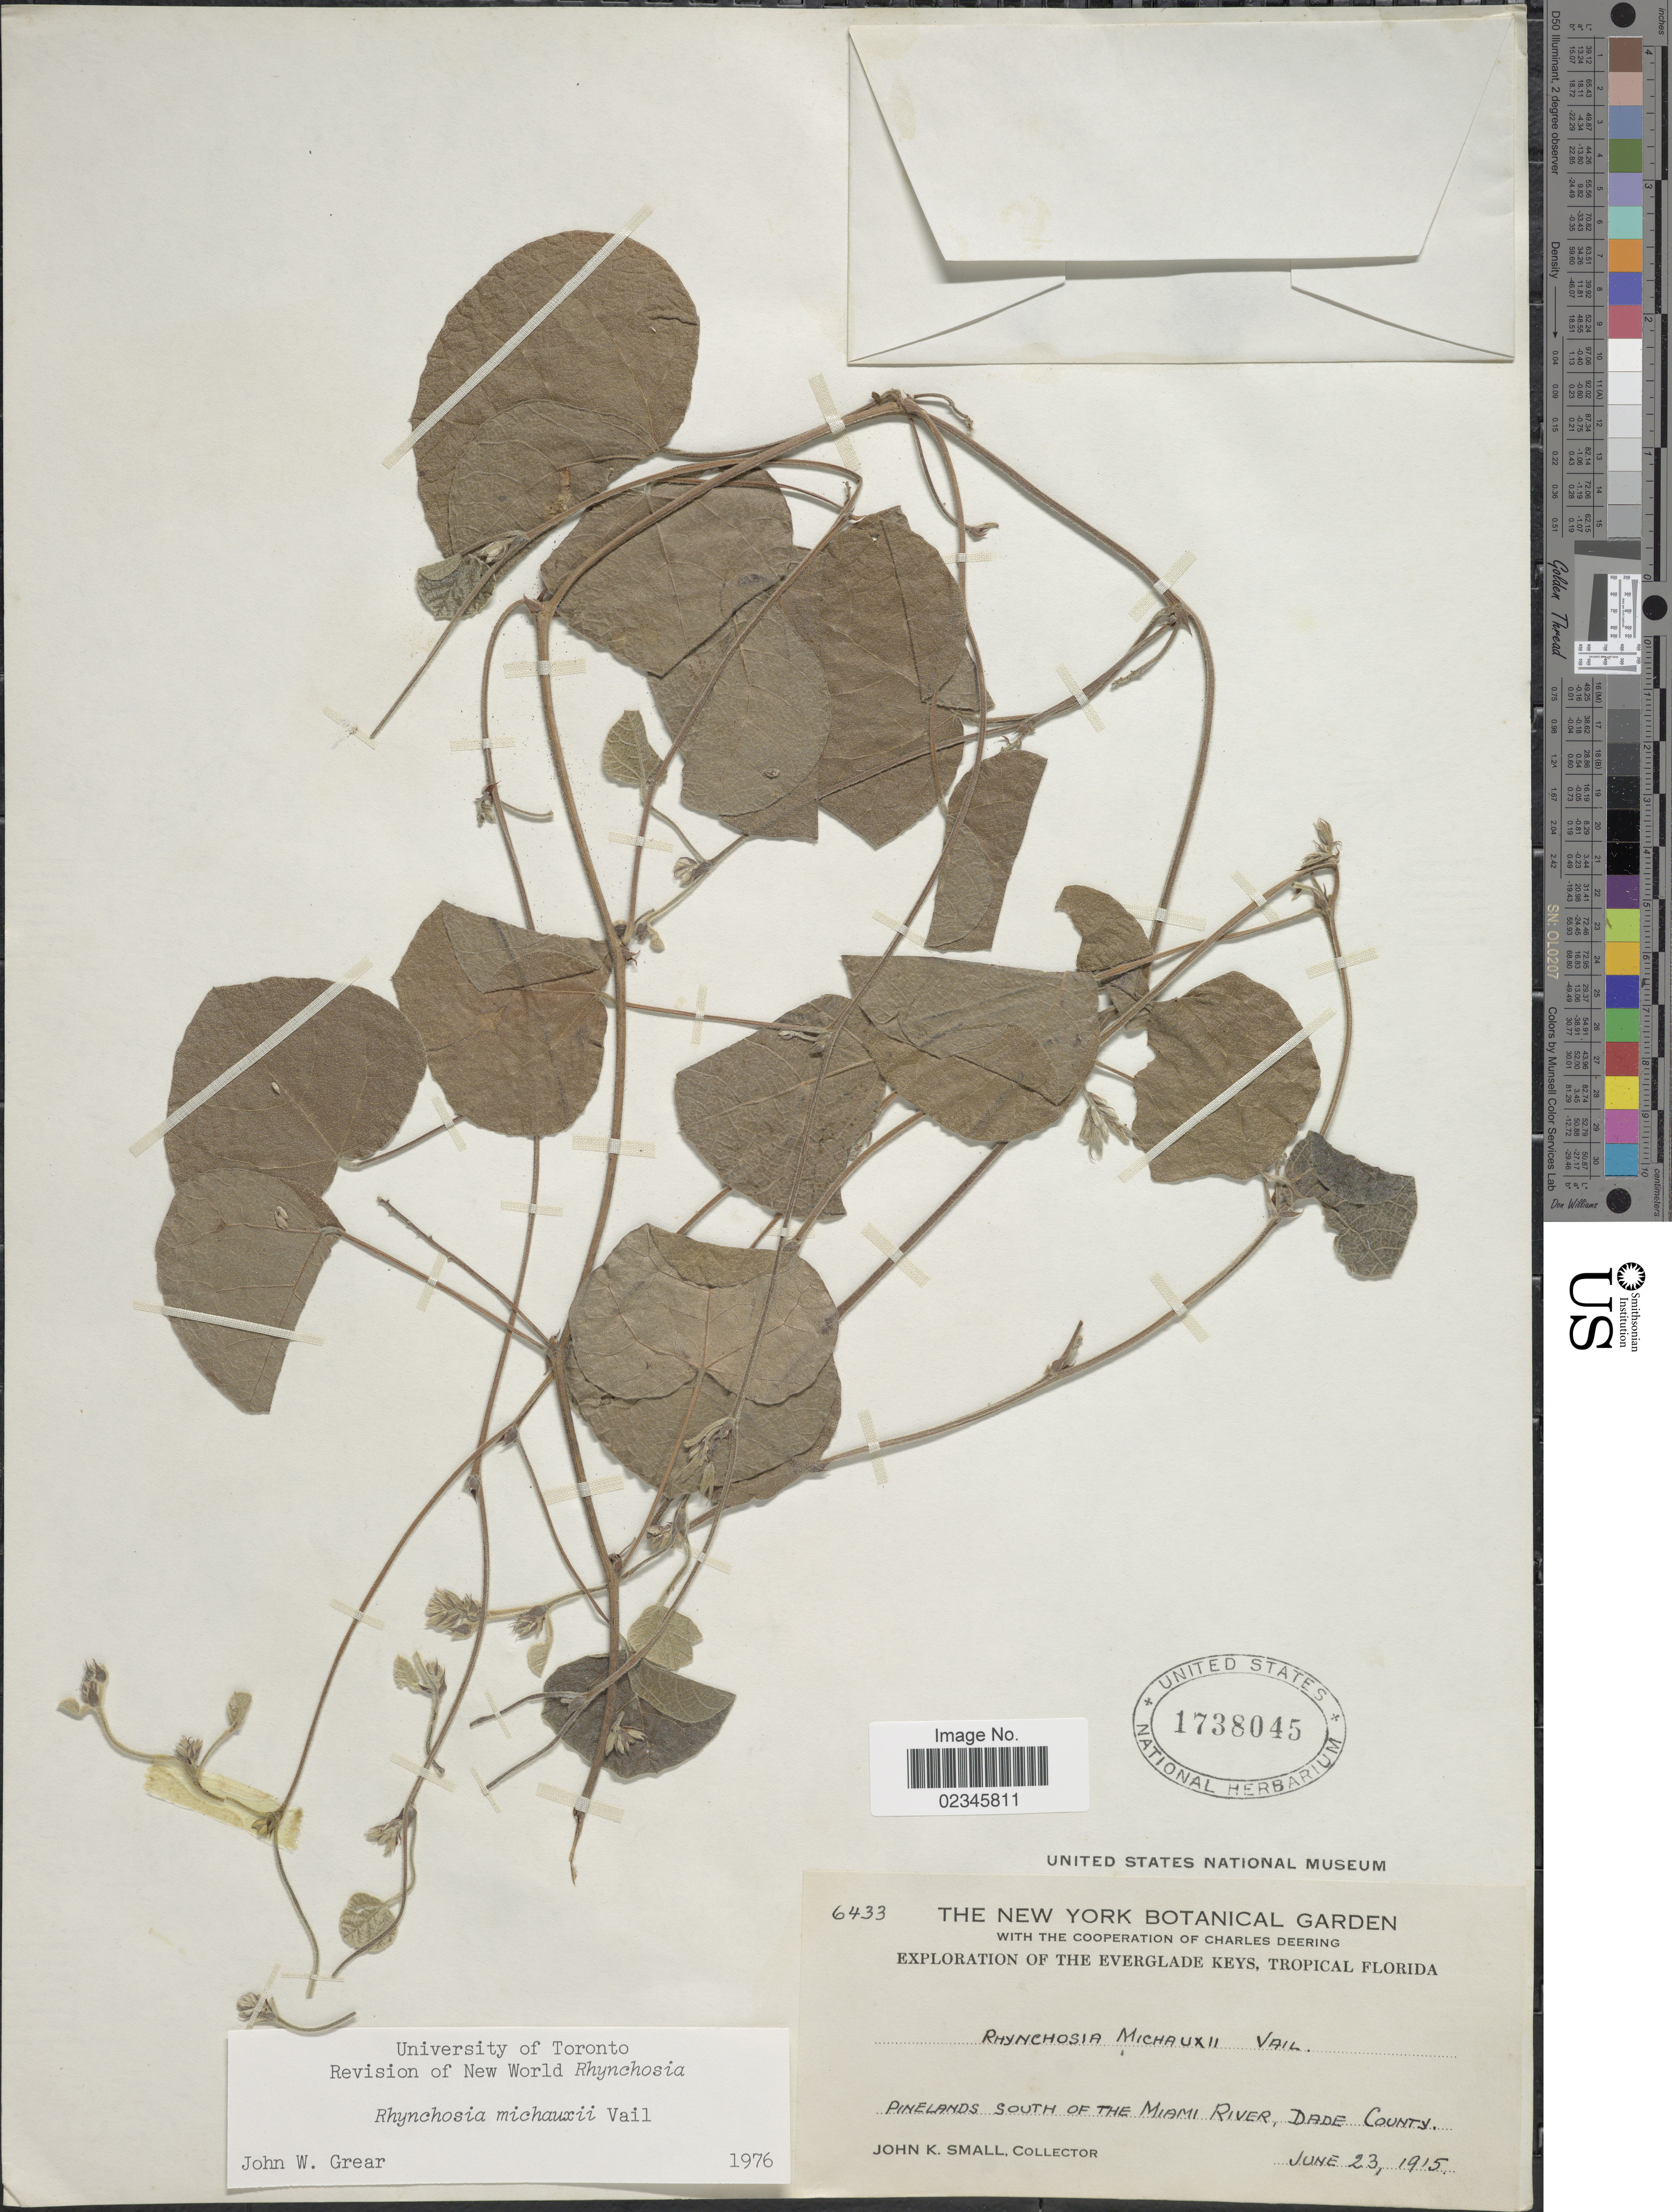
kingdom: Plantae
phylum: Tracheophyta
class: Magnoliopsida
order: Fabales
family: Fabaceae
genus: Rhynchosia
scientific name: Rhynchosia michauxii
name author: Vail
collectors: J. K. Small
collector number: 6433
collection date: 1915-06-23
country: United States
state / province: Florida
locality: The Everglades Keys, Pinelands south of the Miami River, Dade County.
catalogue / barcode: US 1738045